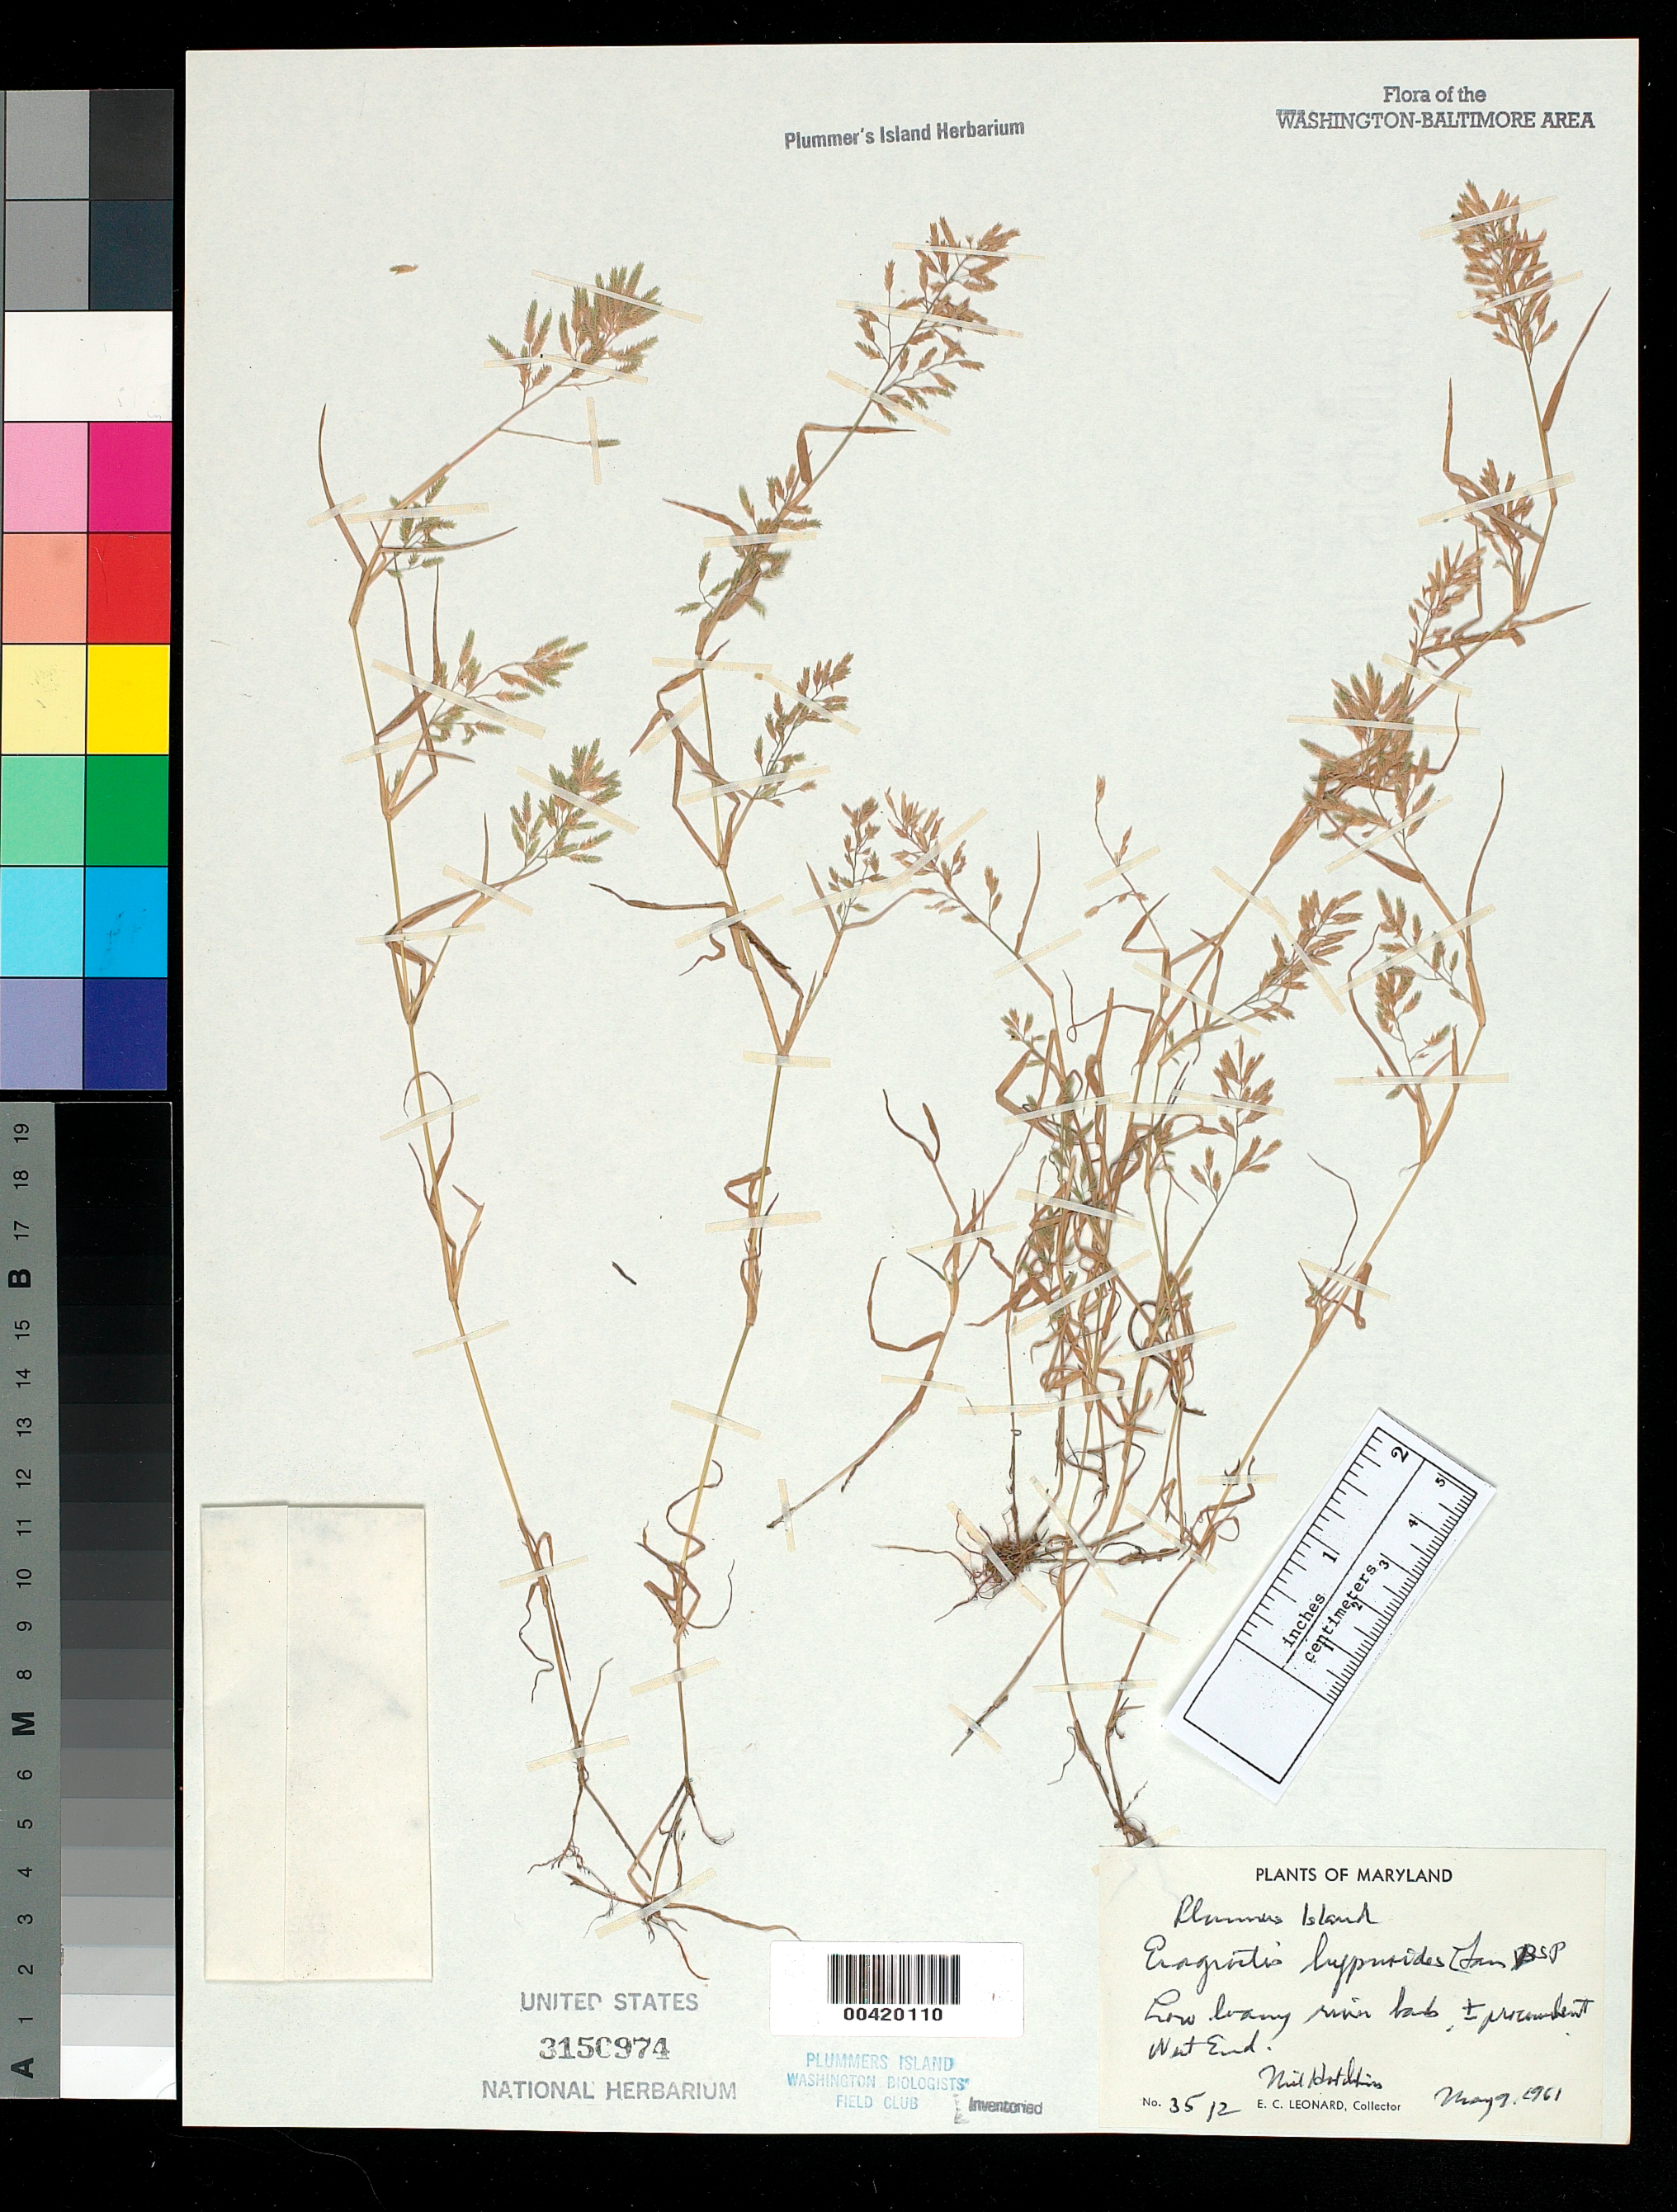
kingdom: Plantae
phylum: Tracheophyta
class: Liliopsida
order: Poales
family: Poaceae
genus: Eragrostis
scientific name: Eragrostis hypnoides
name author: (Lam.) Britton, Stearns & Poggenb.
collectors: E. C. Leonard & N. Hotchkiss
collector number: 3512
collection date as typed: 09 May 1961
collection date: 1961-05-09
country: United States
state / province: Maryland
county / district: Montgomery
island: Plummers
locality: Plummer's Island; west end C. & O. Canal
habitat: Low loamy river bank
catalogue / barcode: US 3150974